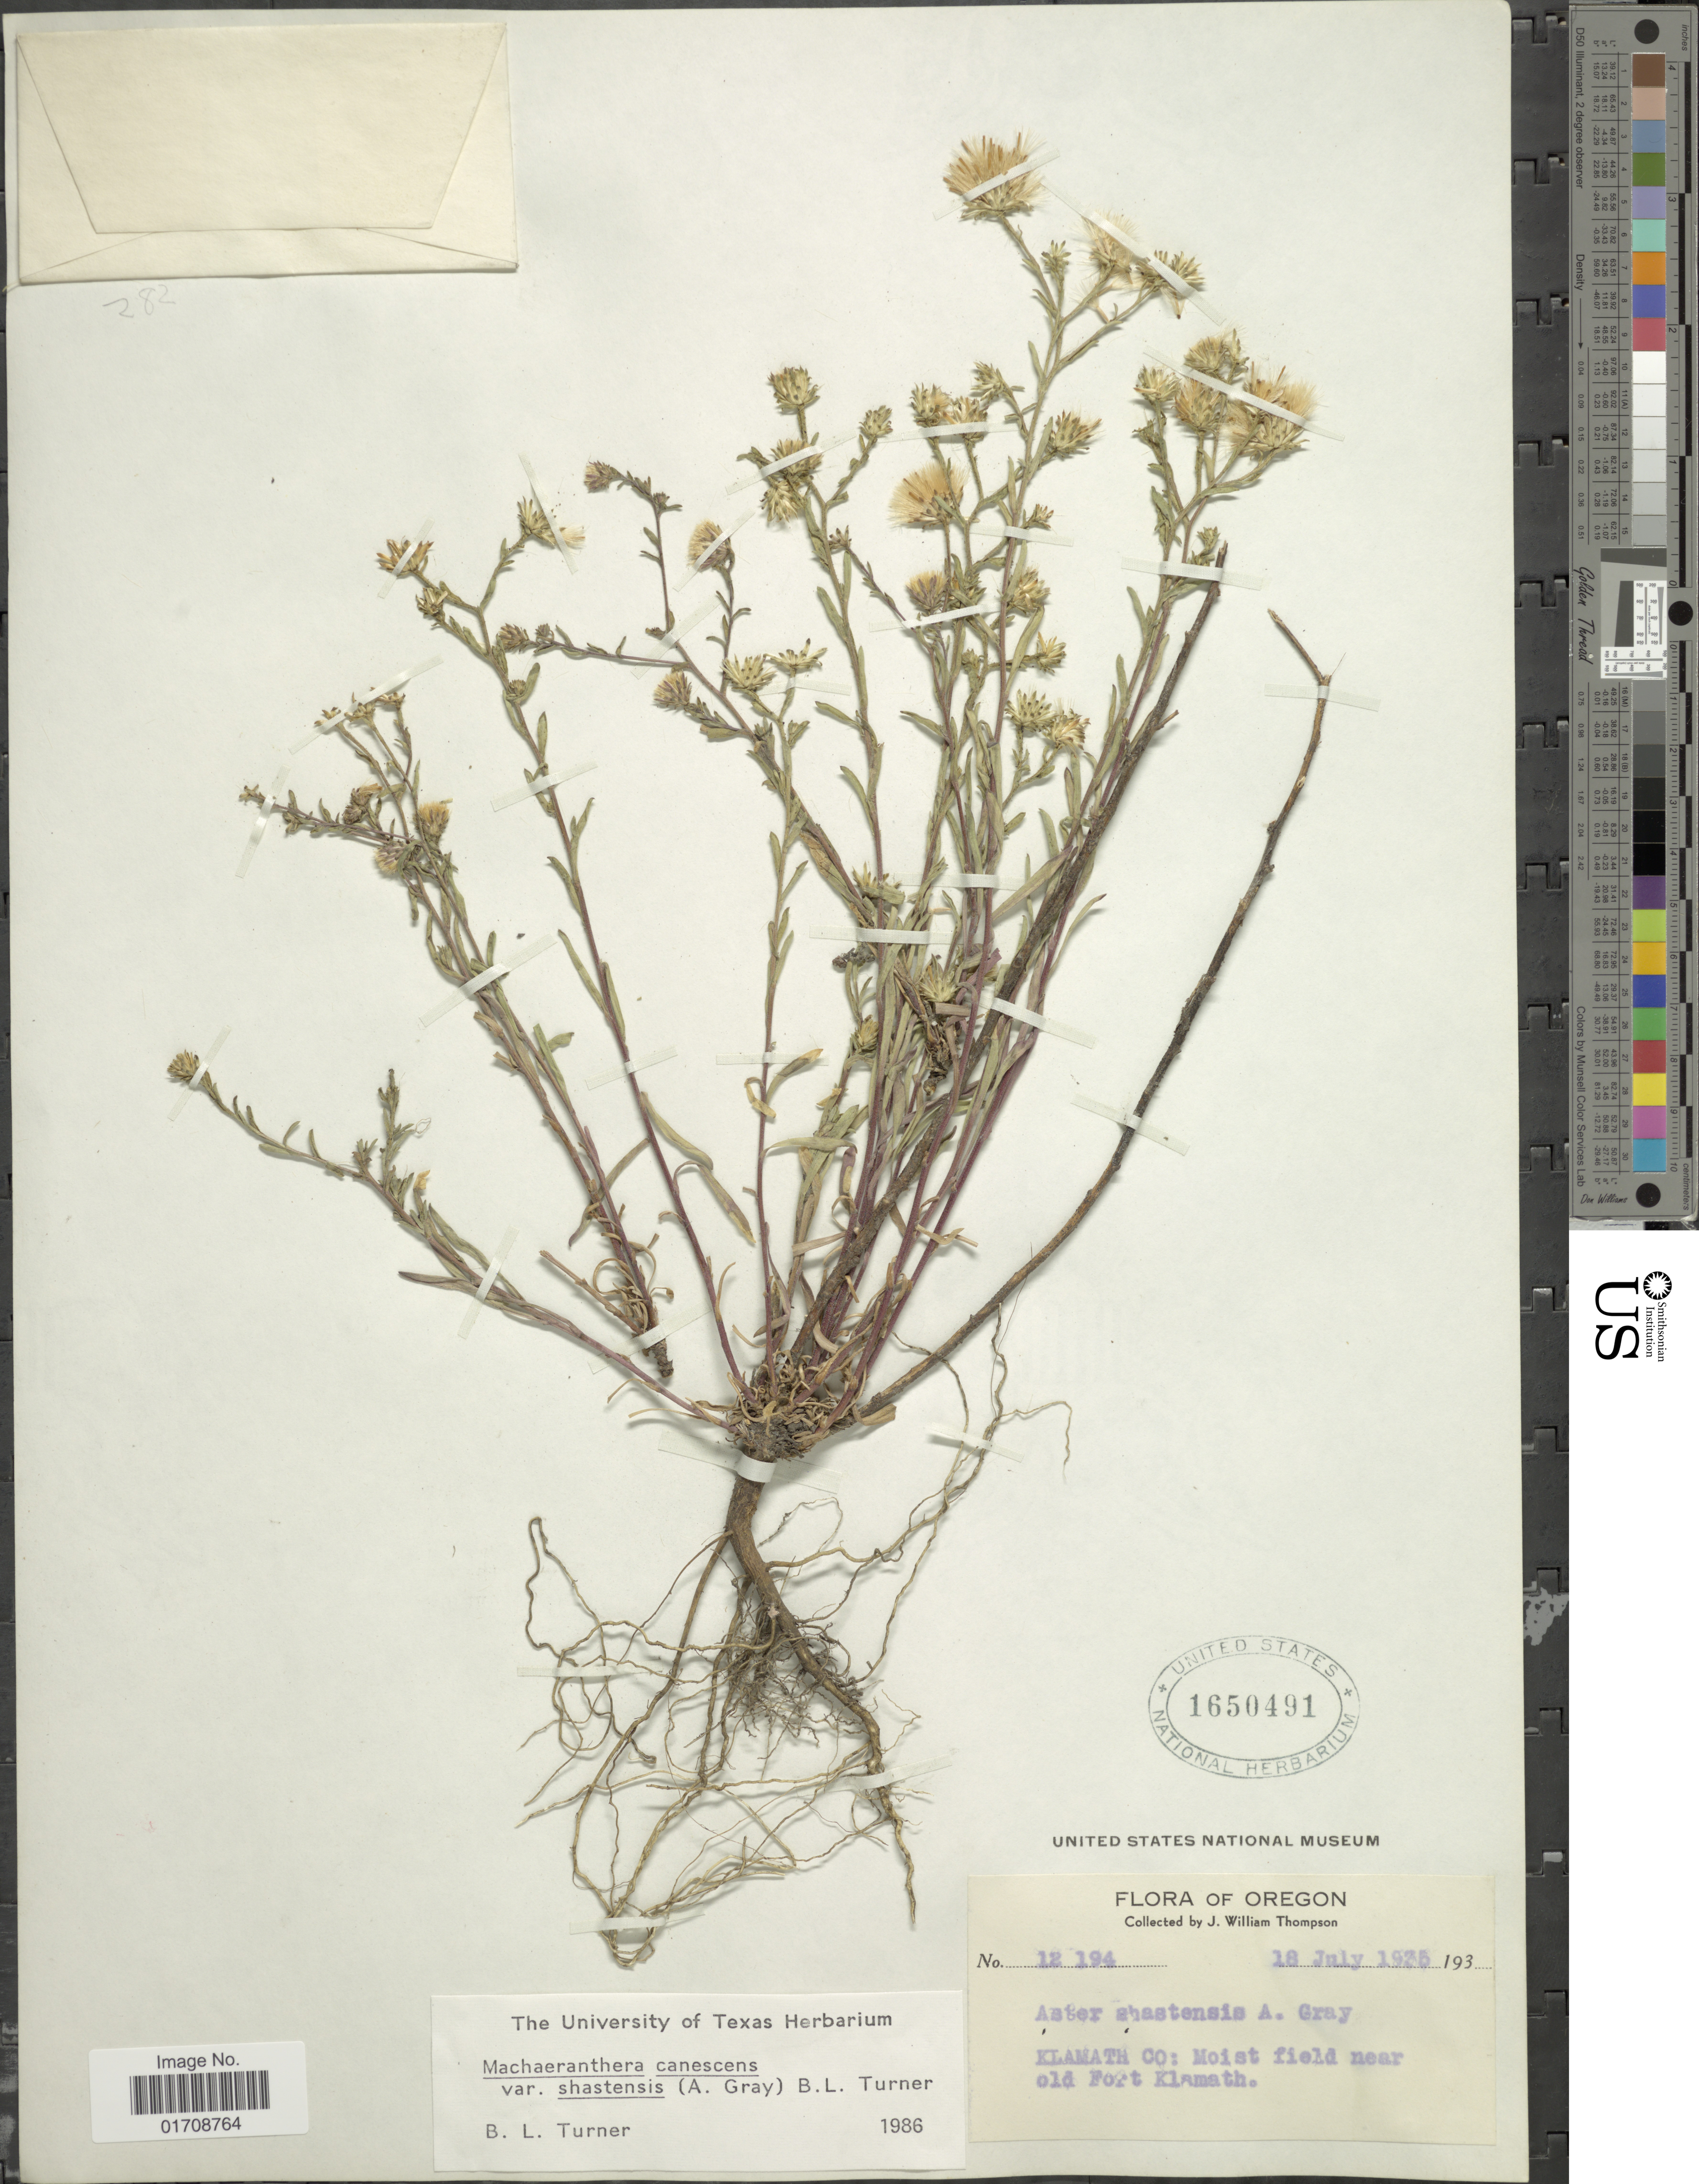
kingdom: Plantae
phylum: Tracheophyta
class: Magnoliopsida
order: Asterales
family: Asteraceae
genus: Machaeranthera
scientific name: Machaeranthera canescens var. shastensis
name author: (A. Gray) B.L. Turner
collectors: J. W. Thompson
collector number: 12194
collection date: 1935-07-18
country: United States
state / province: Oregon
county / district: Klamath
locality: Klamath Co, near Fort Klamath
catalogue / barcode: US 1650491